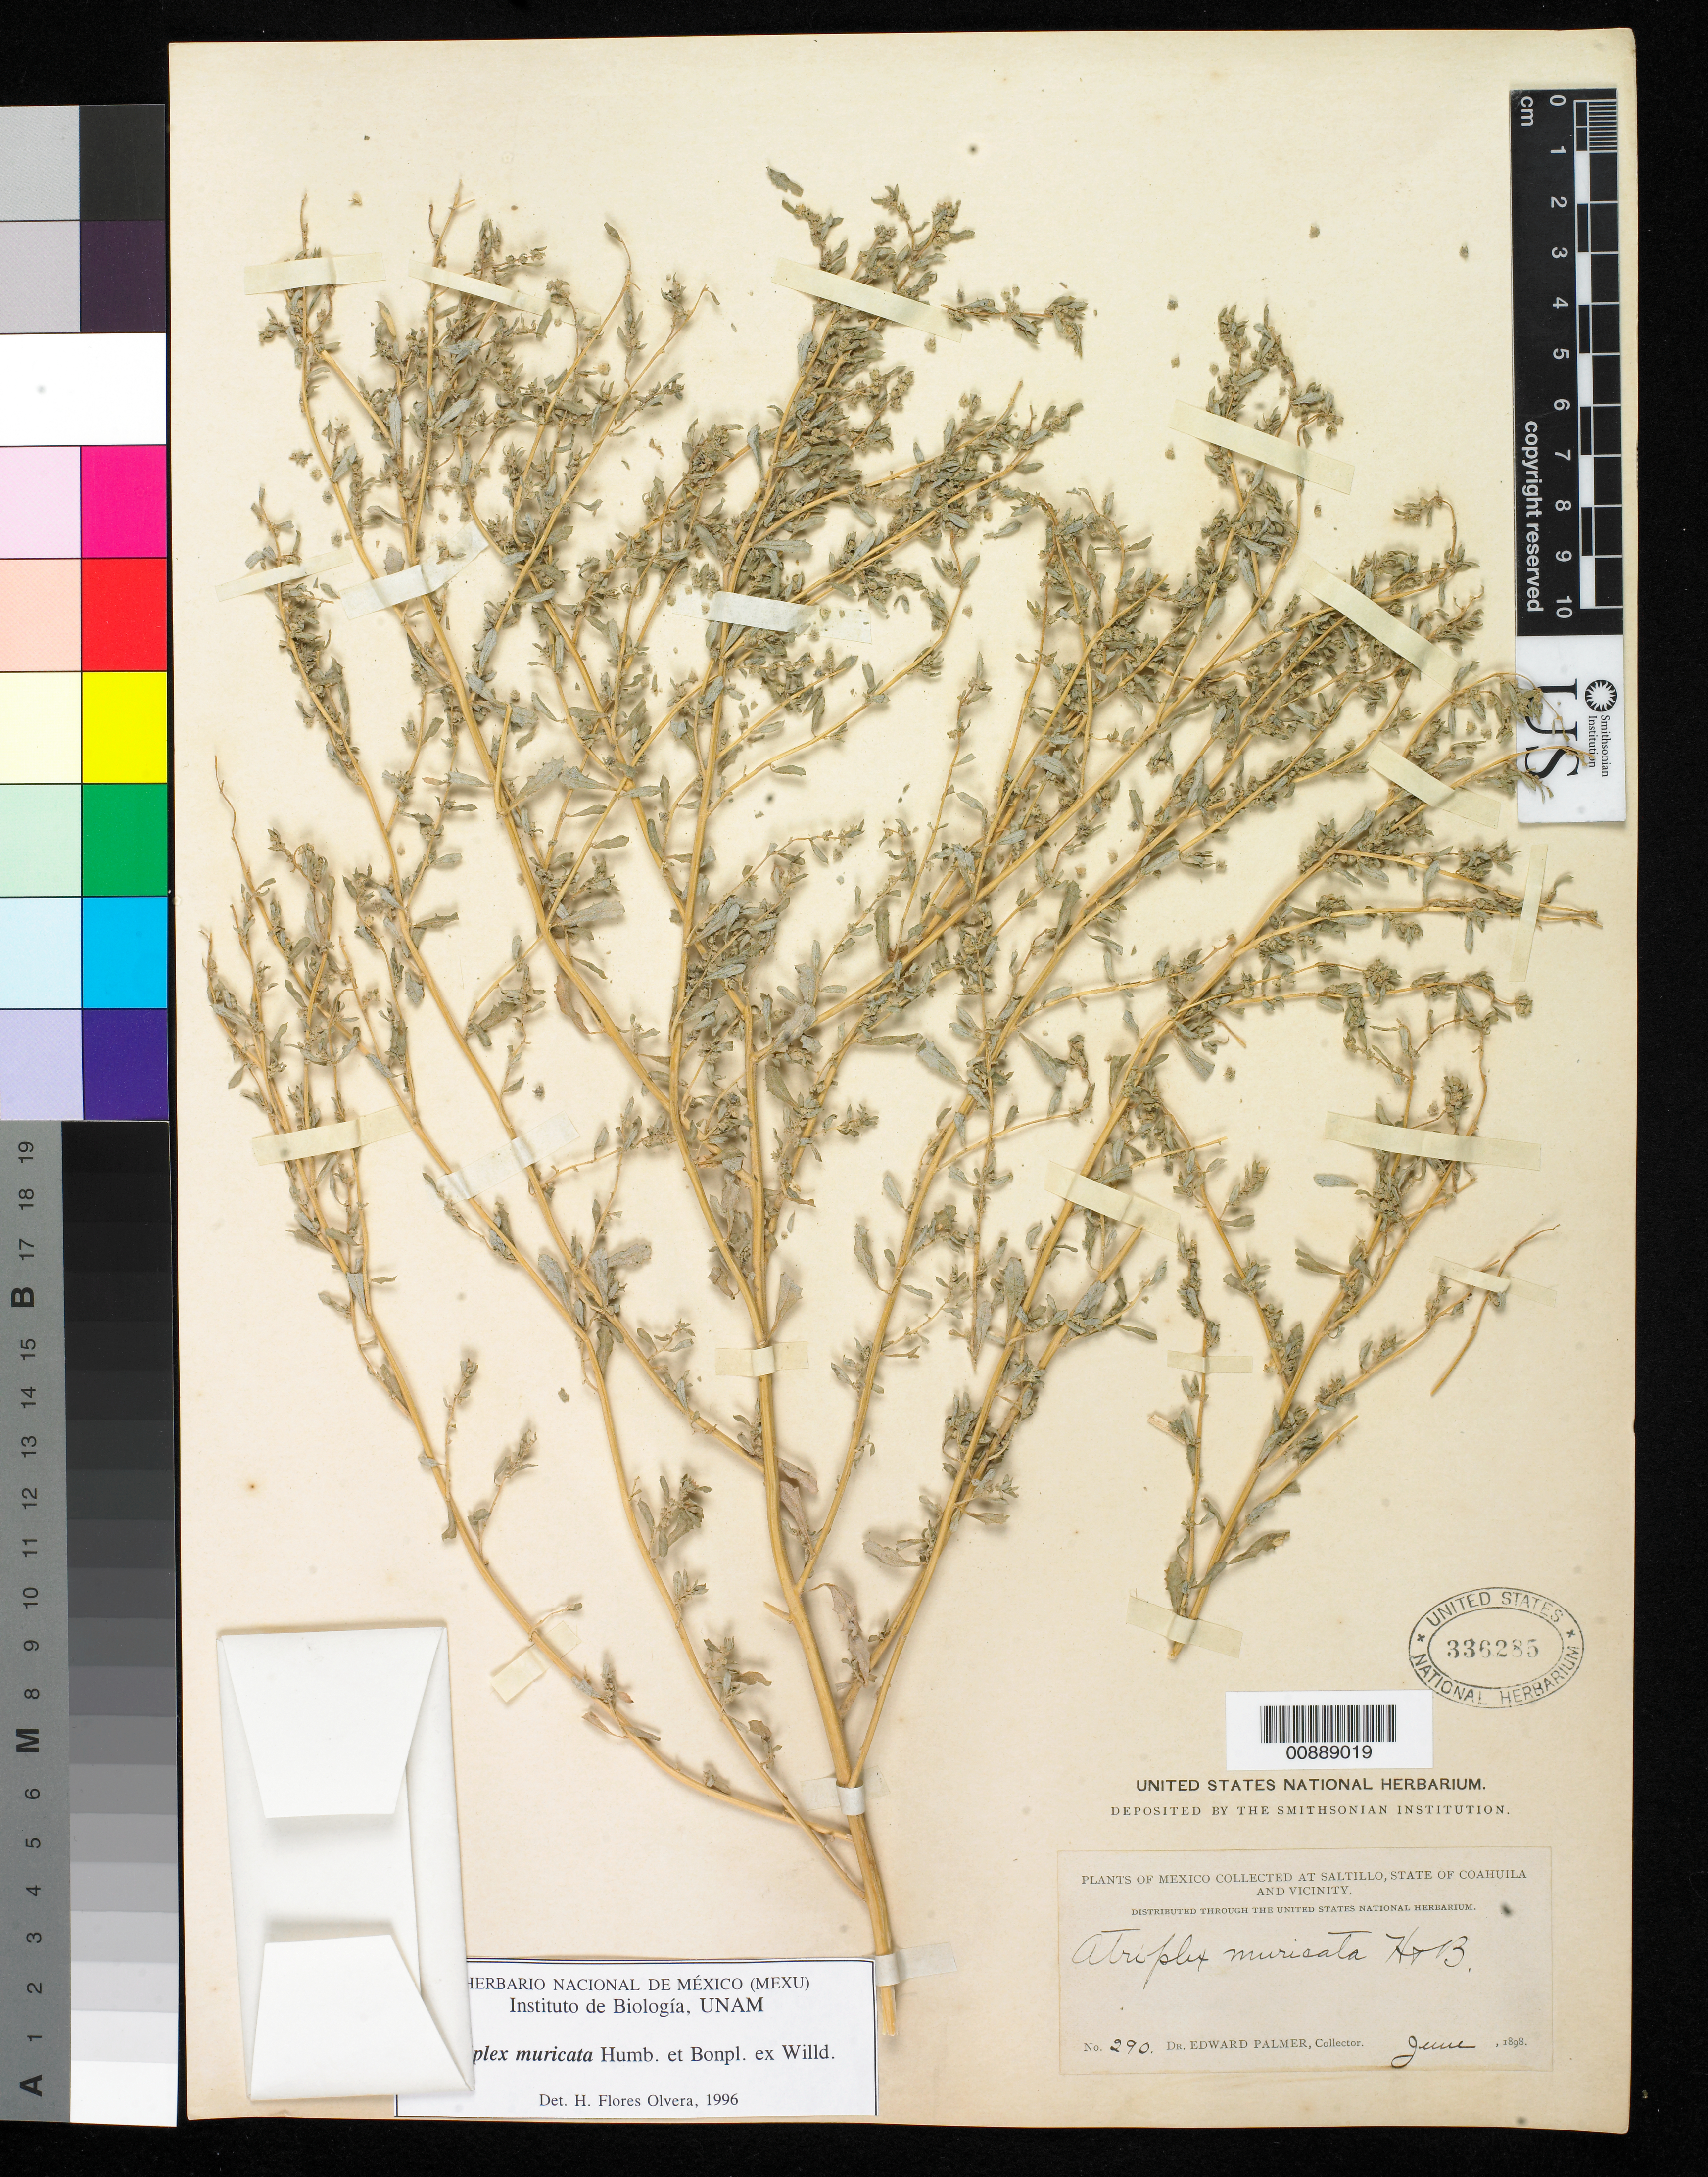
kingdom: Plantae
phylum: Tracheophyta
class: Magnoliopsida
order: Caryophyllales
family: Amaranthaceae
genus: Atriplex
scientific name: Atriplex muricata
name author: Humb. & Bonpl. ex Willd.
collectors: E. Palmer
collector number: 290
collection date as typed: Jun 1898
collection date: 1898-06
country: Mexico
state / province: Coahuila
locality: Saltillo, Coahuila and vicinity.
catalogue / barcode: US 336285